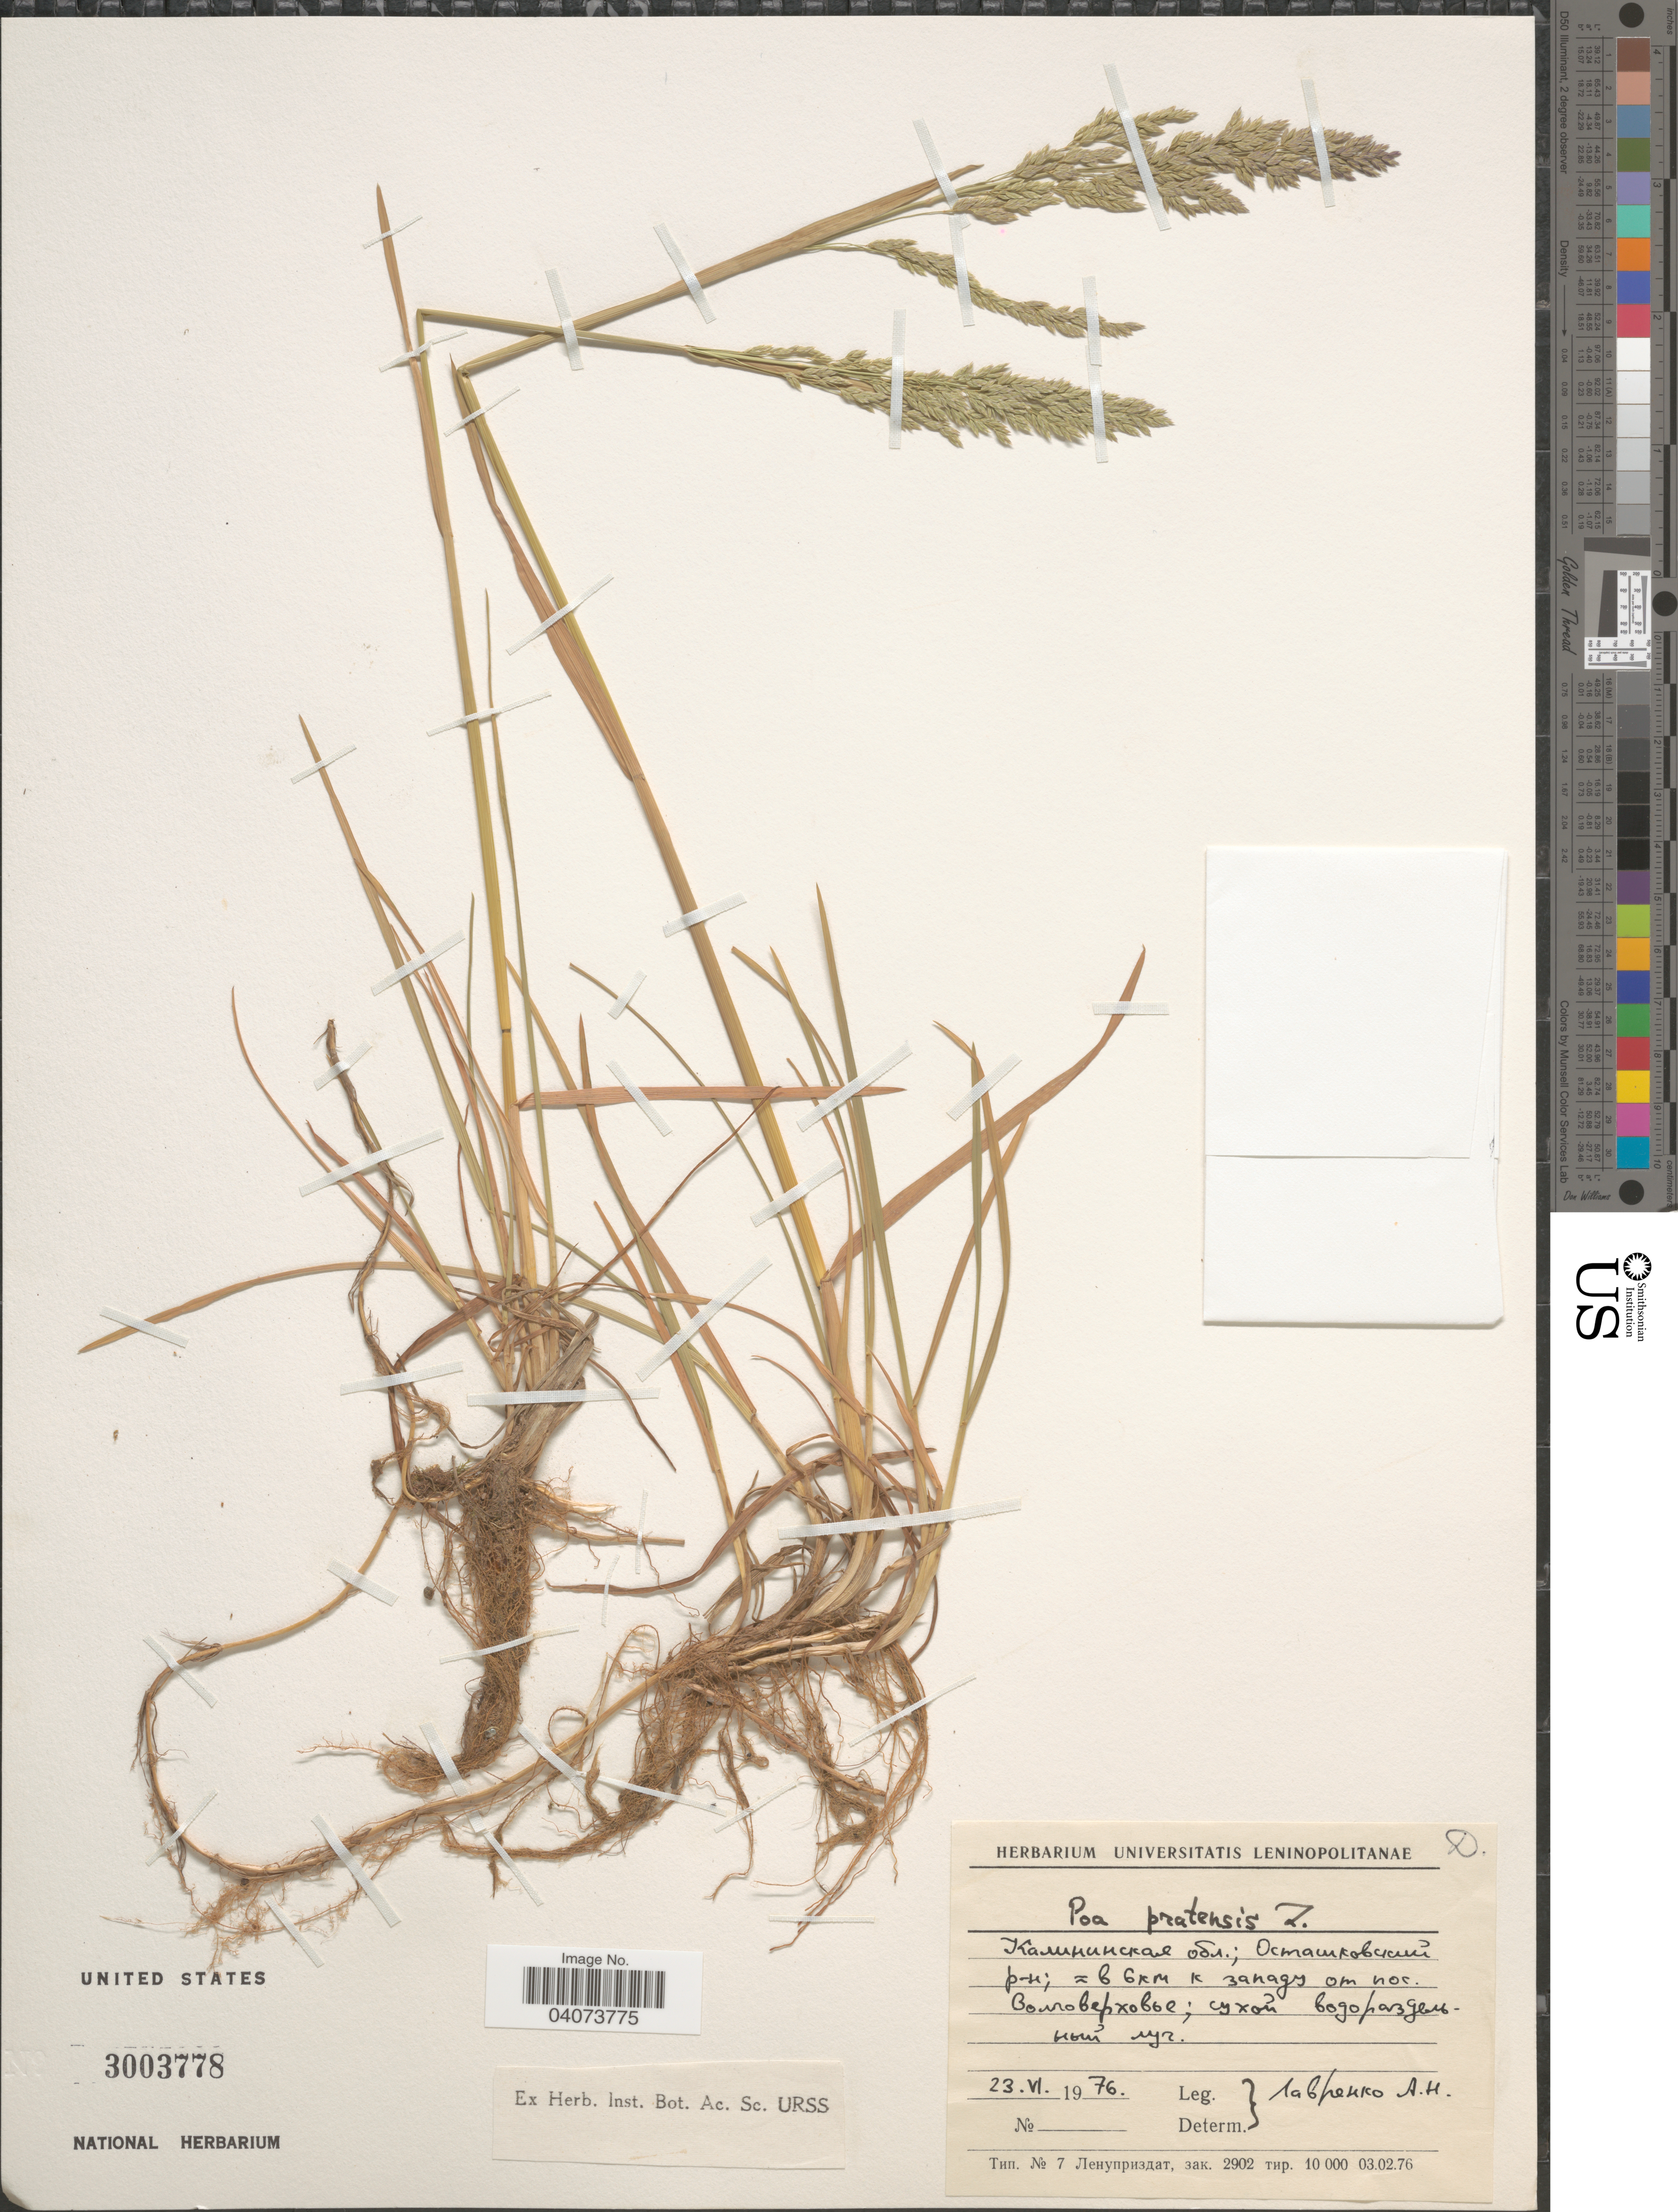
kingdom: Plantae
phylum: Tracheophyta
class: Liliopsida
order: Poales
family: Poaceae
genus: Poa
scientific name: Poa pratensis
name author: L.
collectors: A. Lavrenko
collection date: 1976-06-23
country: Russian Federation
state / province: Tver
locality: District Ostashkovskiy, West of village Volgoverkhovye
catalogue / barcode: US 3003778